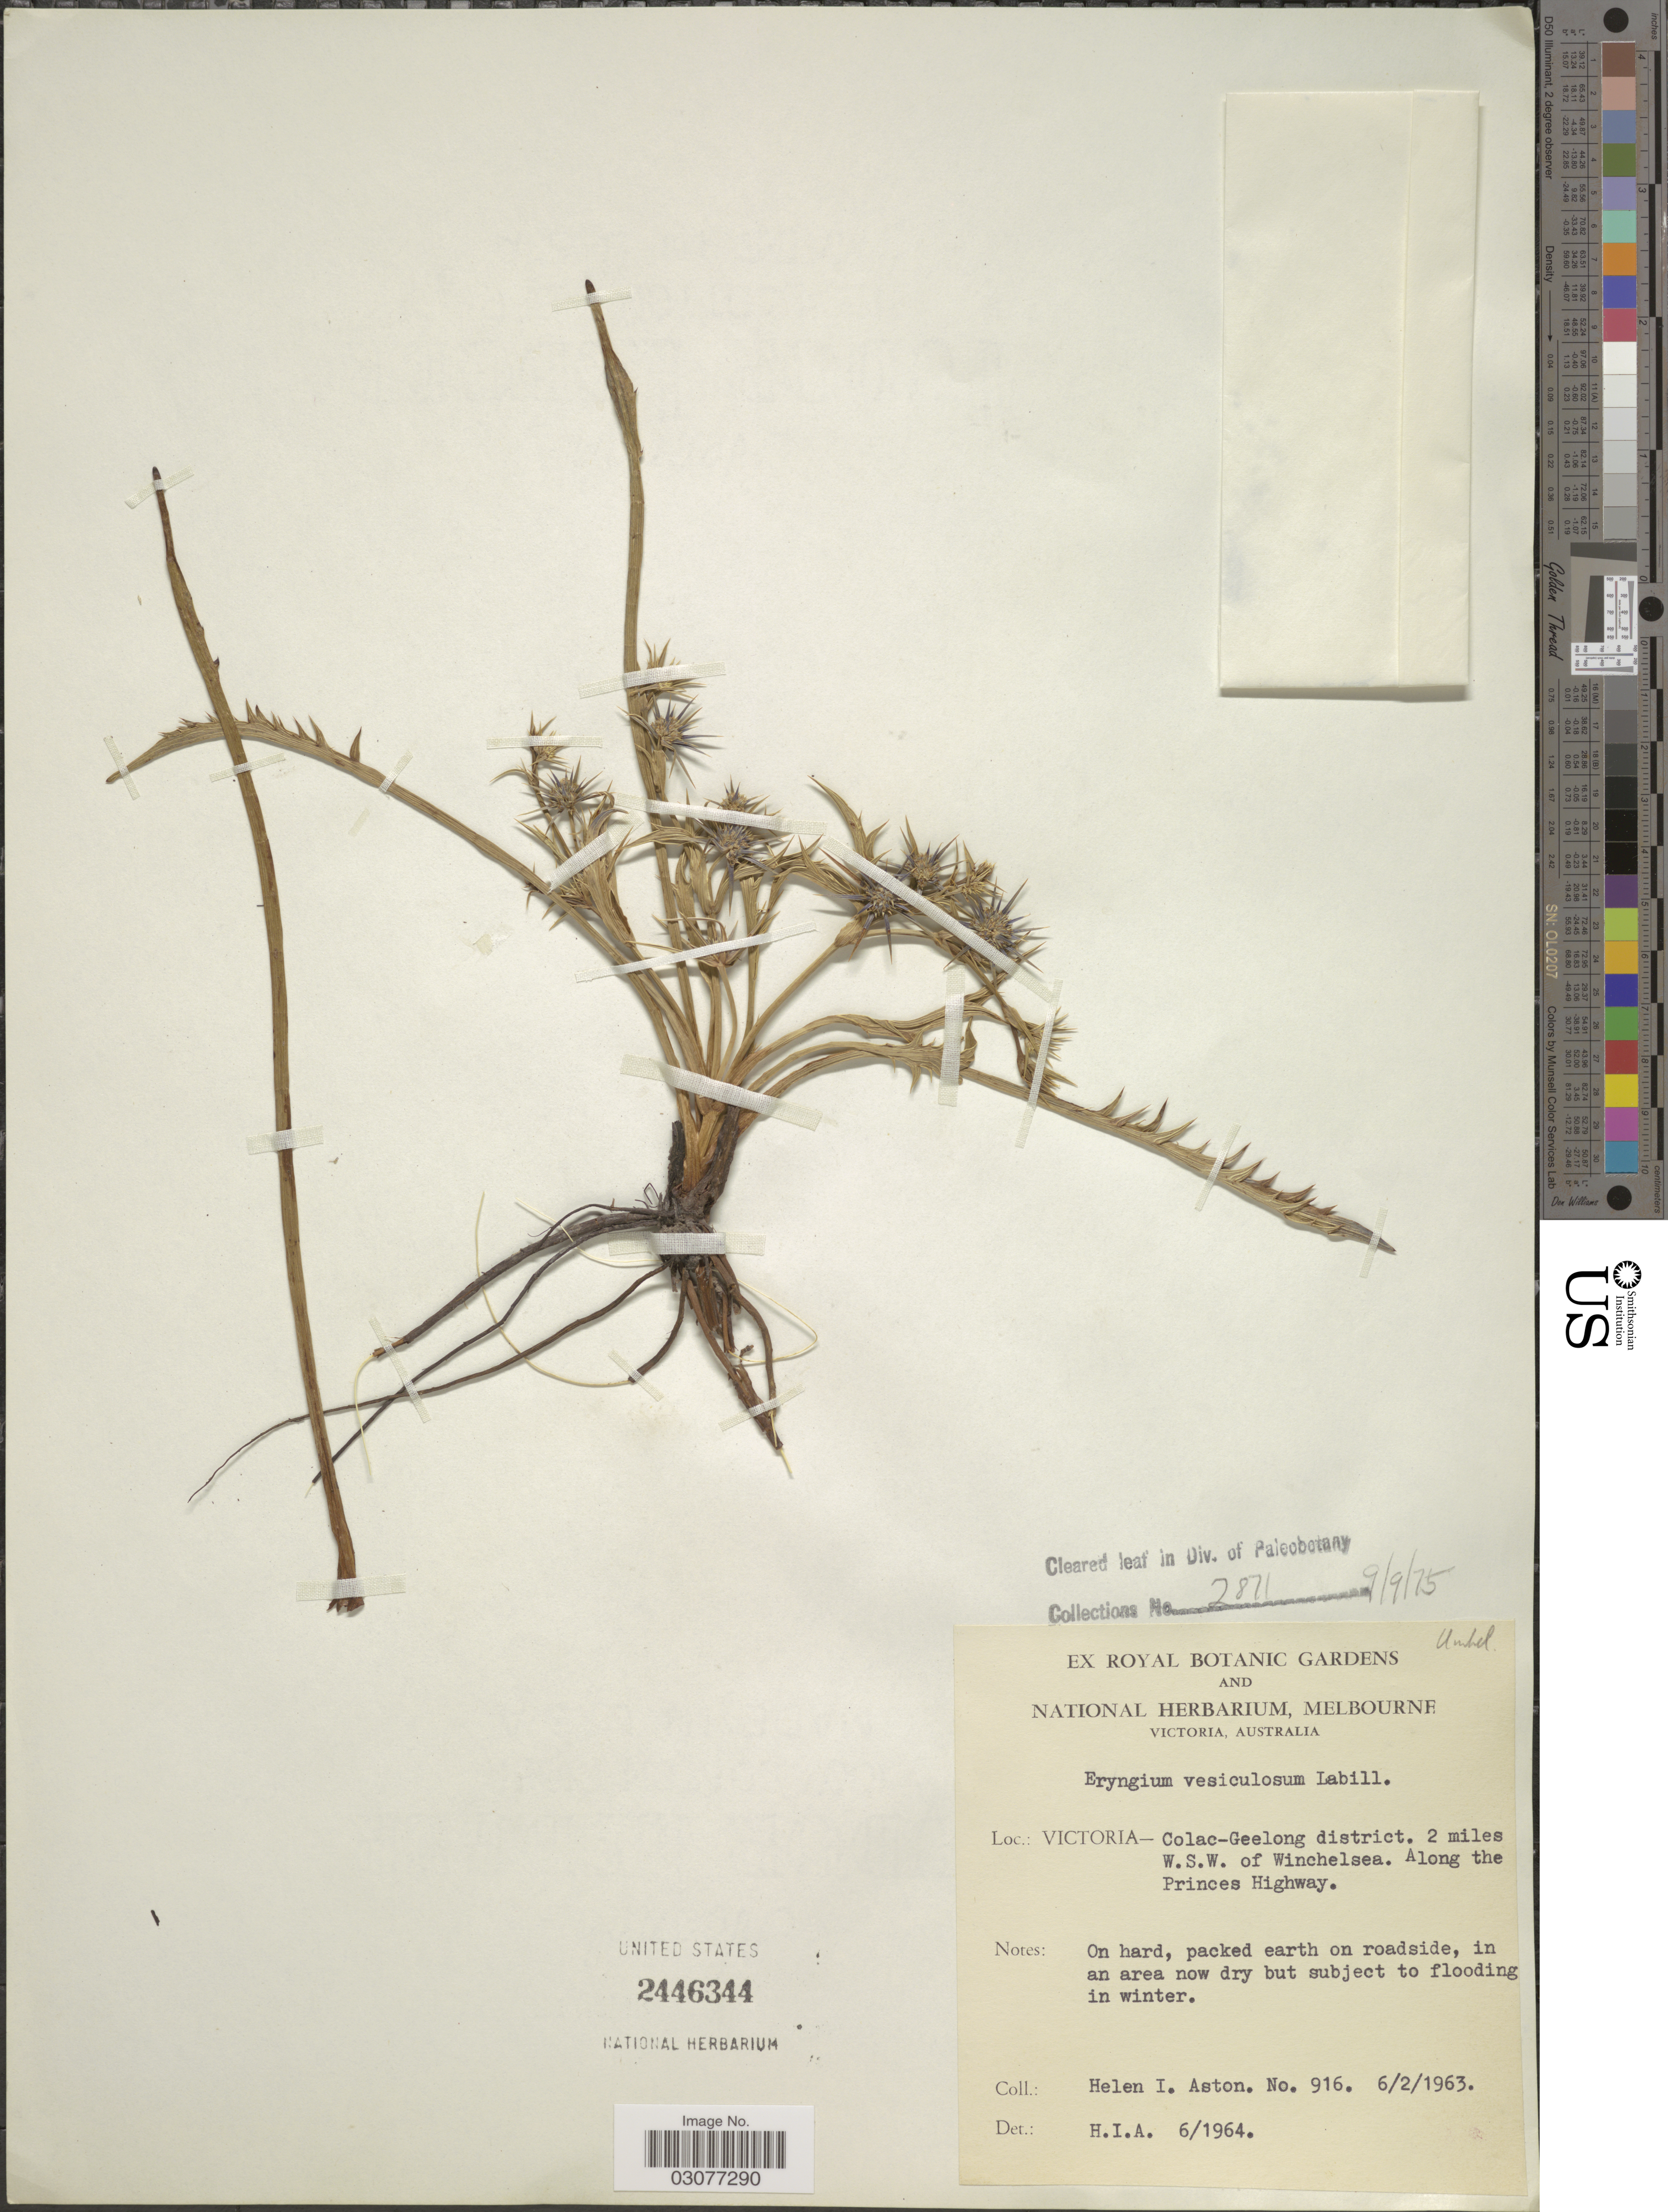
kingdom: Plantae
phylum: Tracheophyta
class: Magnoliopsida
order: Apiales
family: Apiaceae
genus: Eryngium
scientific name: Eryngium vesiculosum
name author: Labill.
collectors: H. I. Aston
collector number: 916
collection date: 1963-02-06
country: Australia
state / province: Victoria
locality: Victoria, Colac-Geelong district. 2 miles W.S.W. of Winchelsea. Along the Princes Highway.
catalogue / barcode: US 2446344